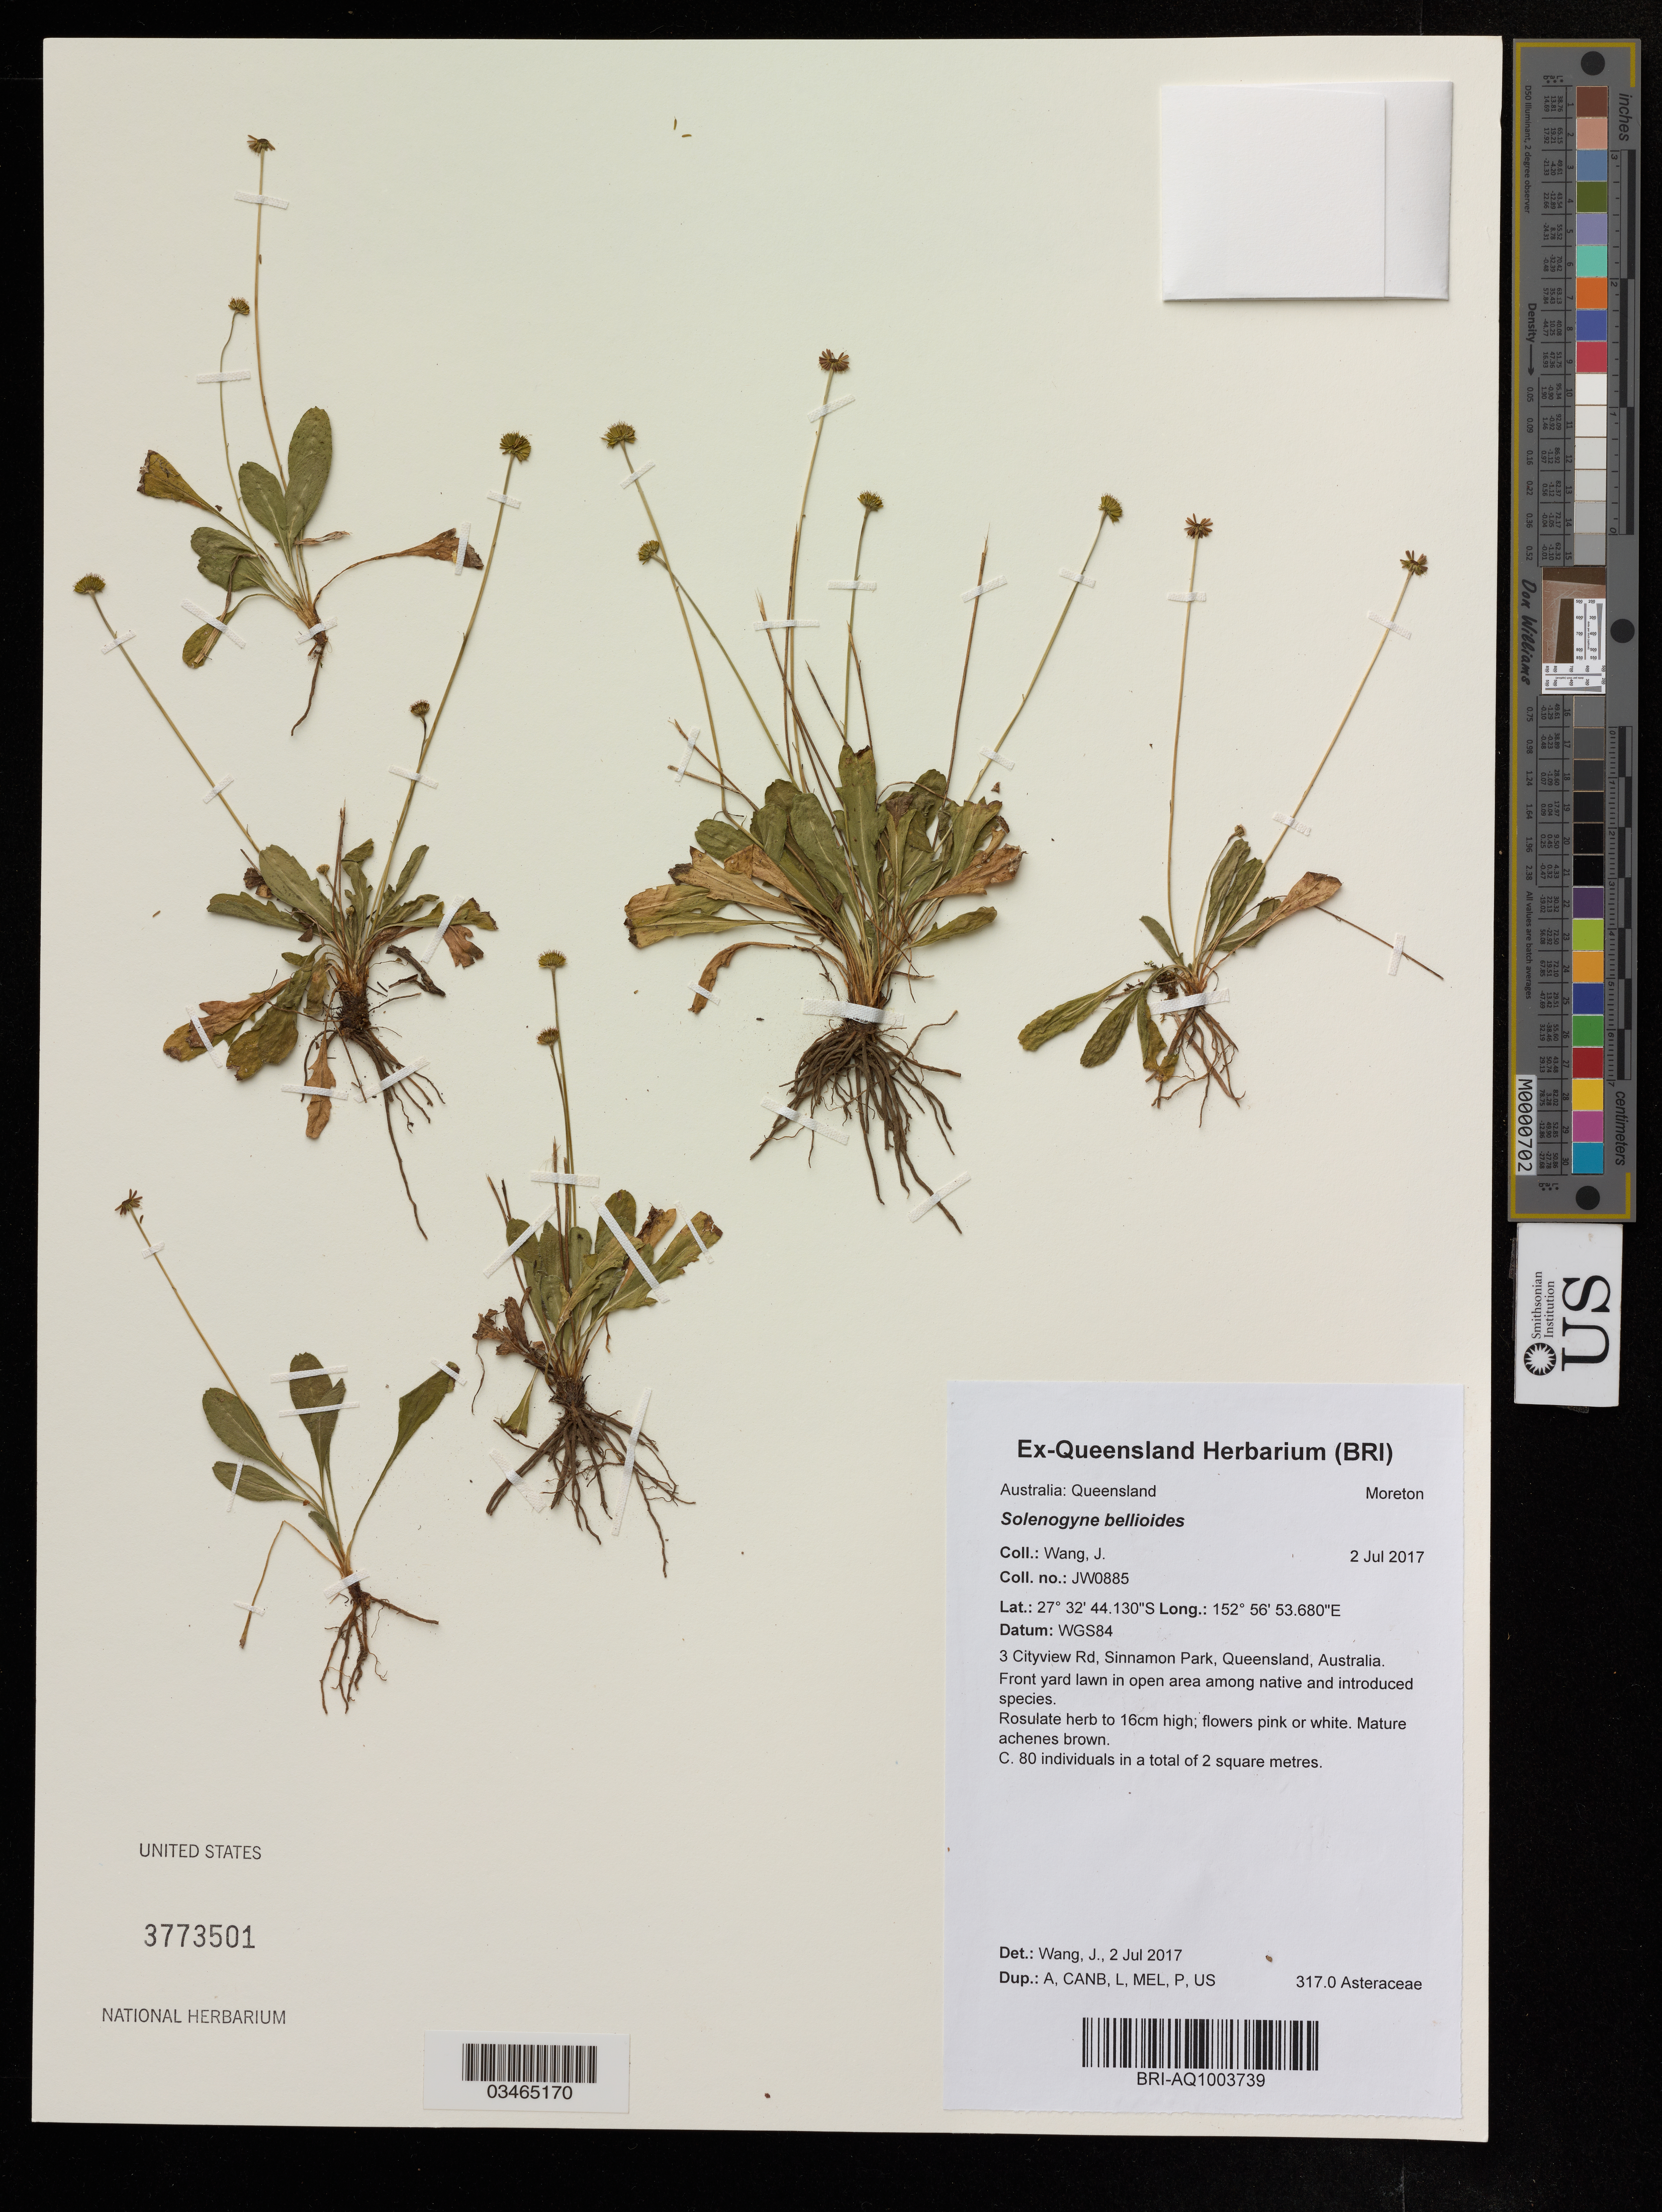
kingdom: Plantae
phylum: Tracheophyta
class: Magnoliopsida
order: Asterales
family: Asteraceae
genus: Solenogyne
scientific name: Solenogyne bellioides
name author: Cass.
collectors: J. Wang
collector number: JW0885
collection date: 2017-07-02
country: Australia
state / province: Queensland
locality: Moreton, 3 Cityview Rd. Sinnamon Park.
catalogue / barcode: US 3773501